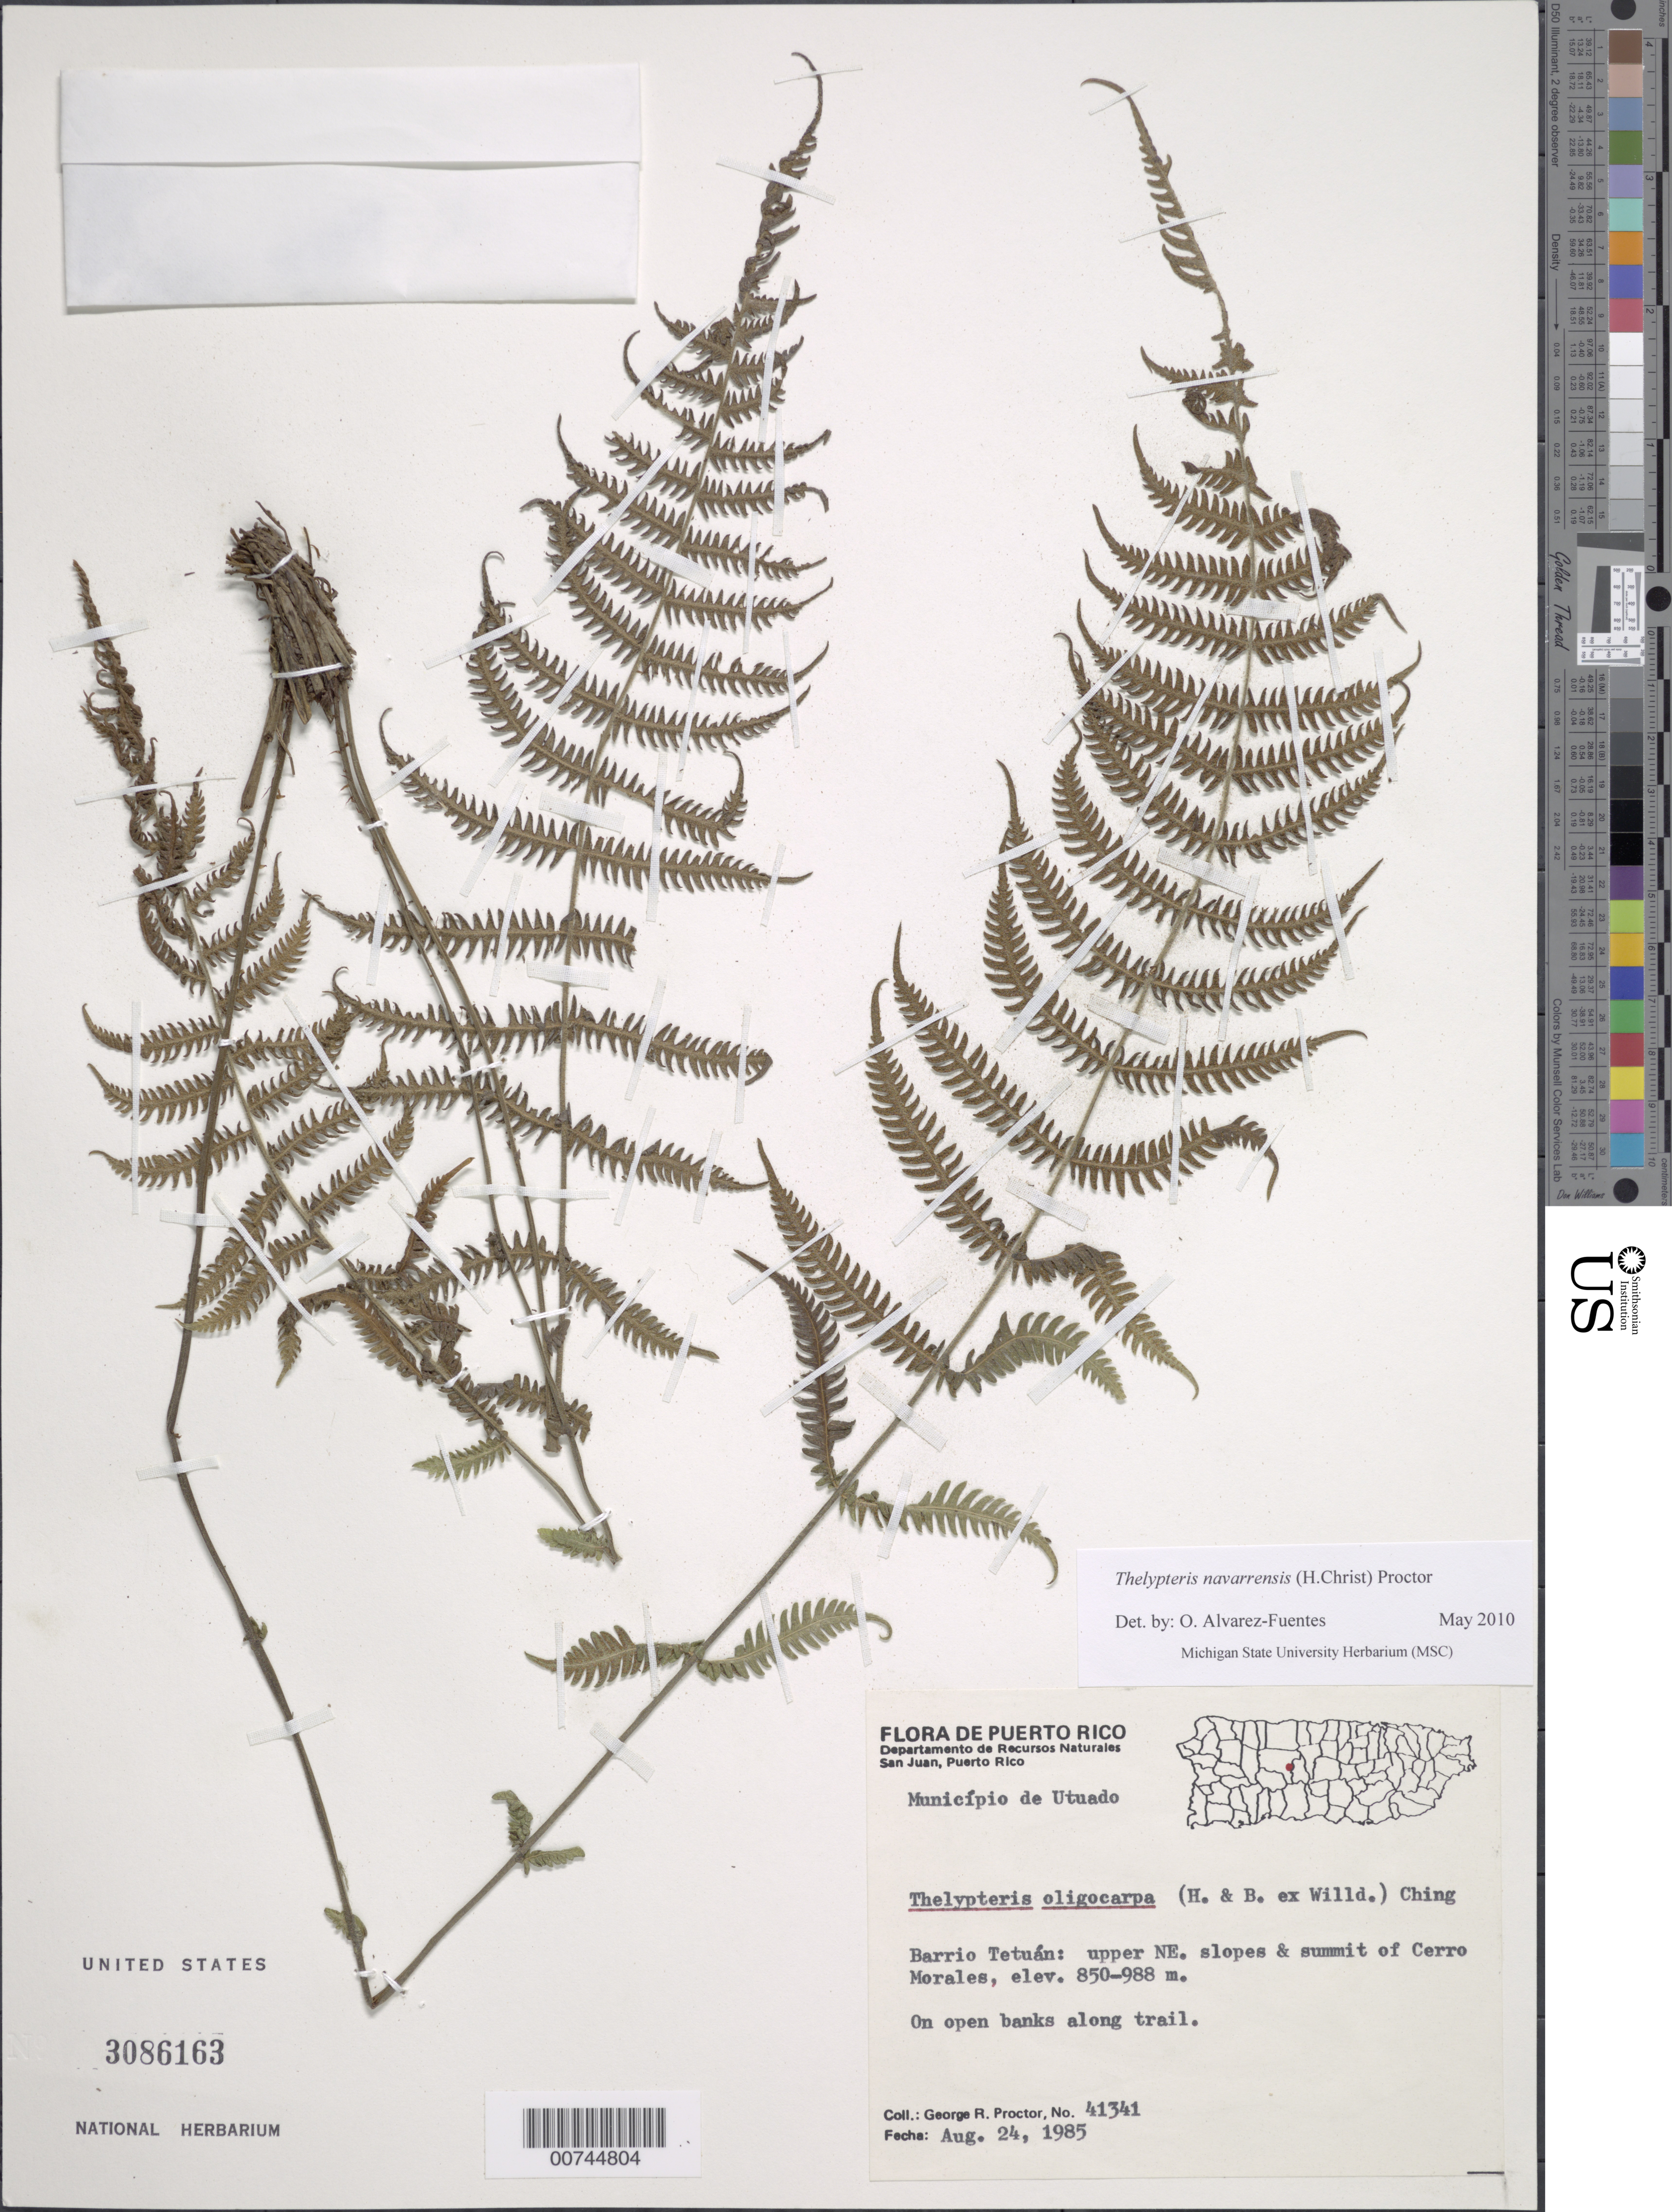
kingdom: Plantae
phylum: Tracheophyta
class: Polypodiopsida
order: Polypodiales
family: Thelypteridaceae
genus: Amauropelta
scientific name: Amauropelta navarrensis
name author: (C. Chr.) Pic. Serm.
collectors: G. R. Proctor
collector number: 41341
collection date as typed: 24 Aug 1985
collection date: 1985-08-24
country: Puerto Rico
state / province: Utuado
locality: Barrio Tetúan: upper NE slopes & summit of Cerro Morales, Municipio de Utuado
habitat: On open banks along trail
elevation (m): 850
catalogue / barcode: US 3086163